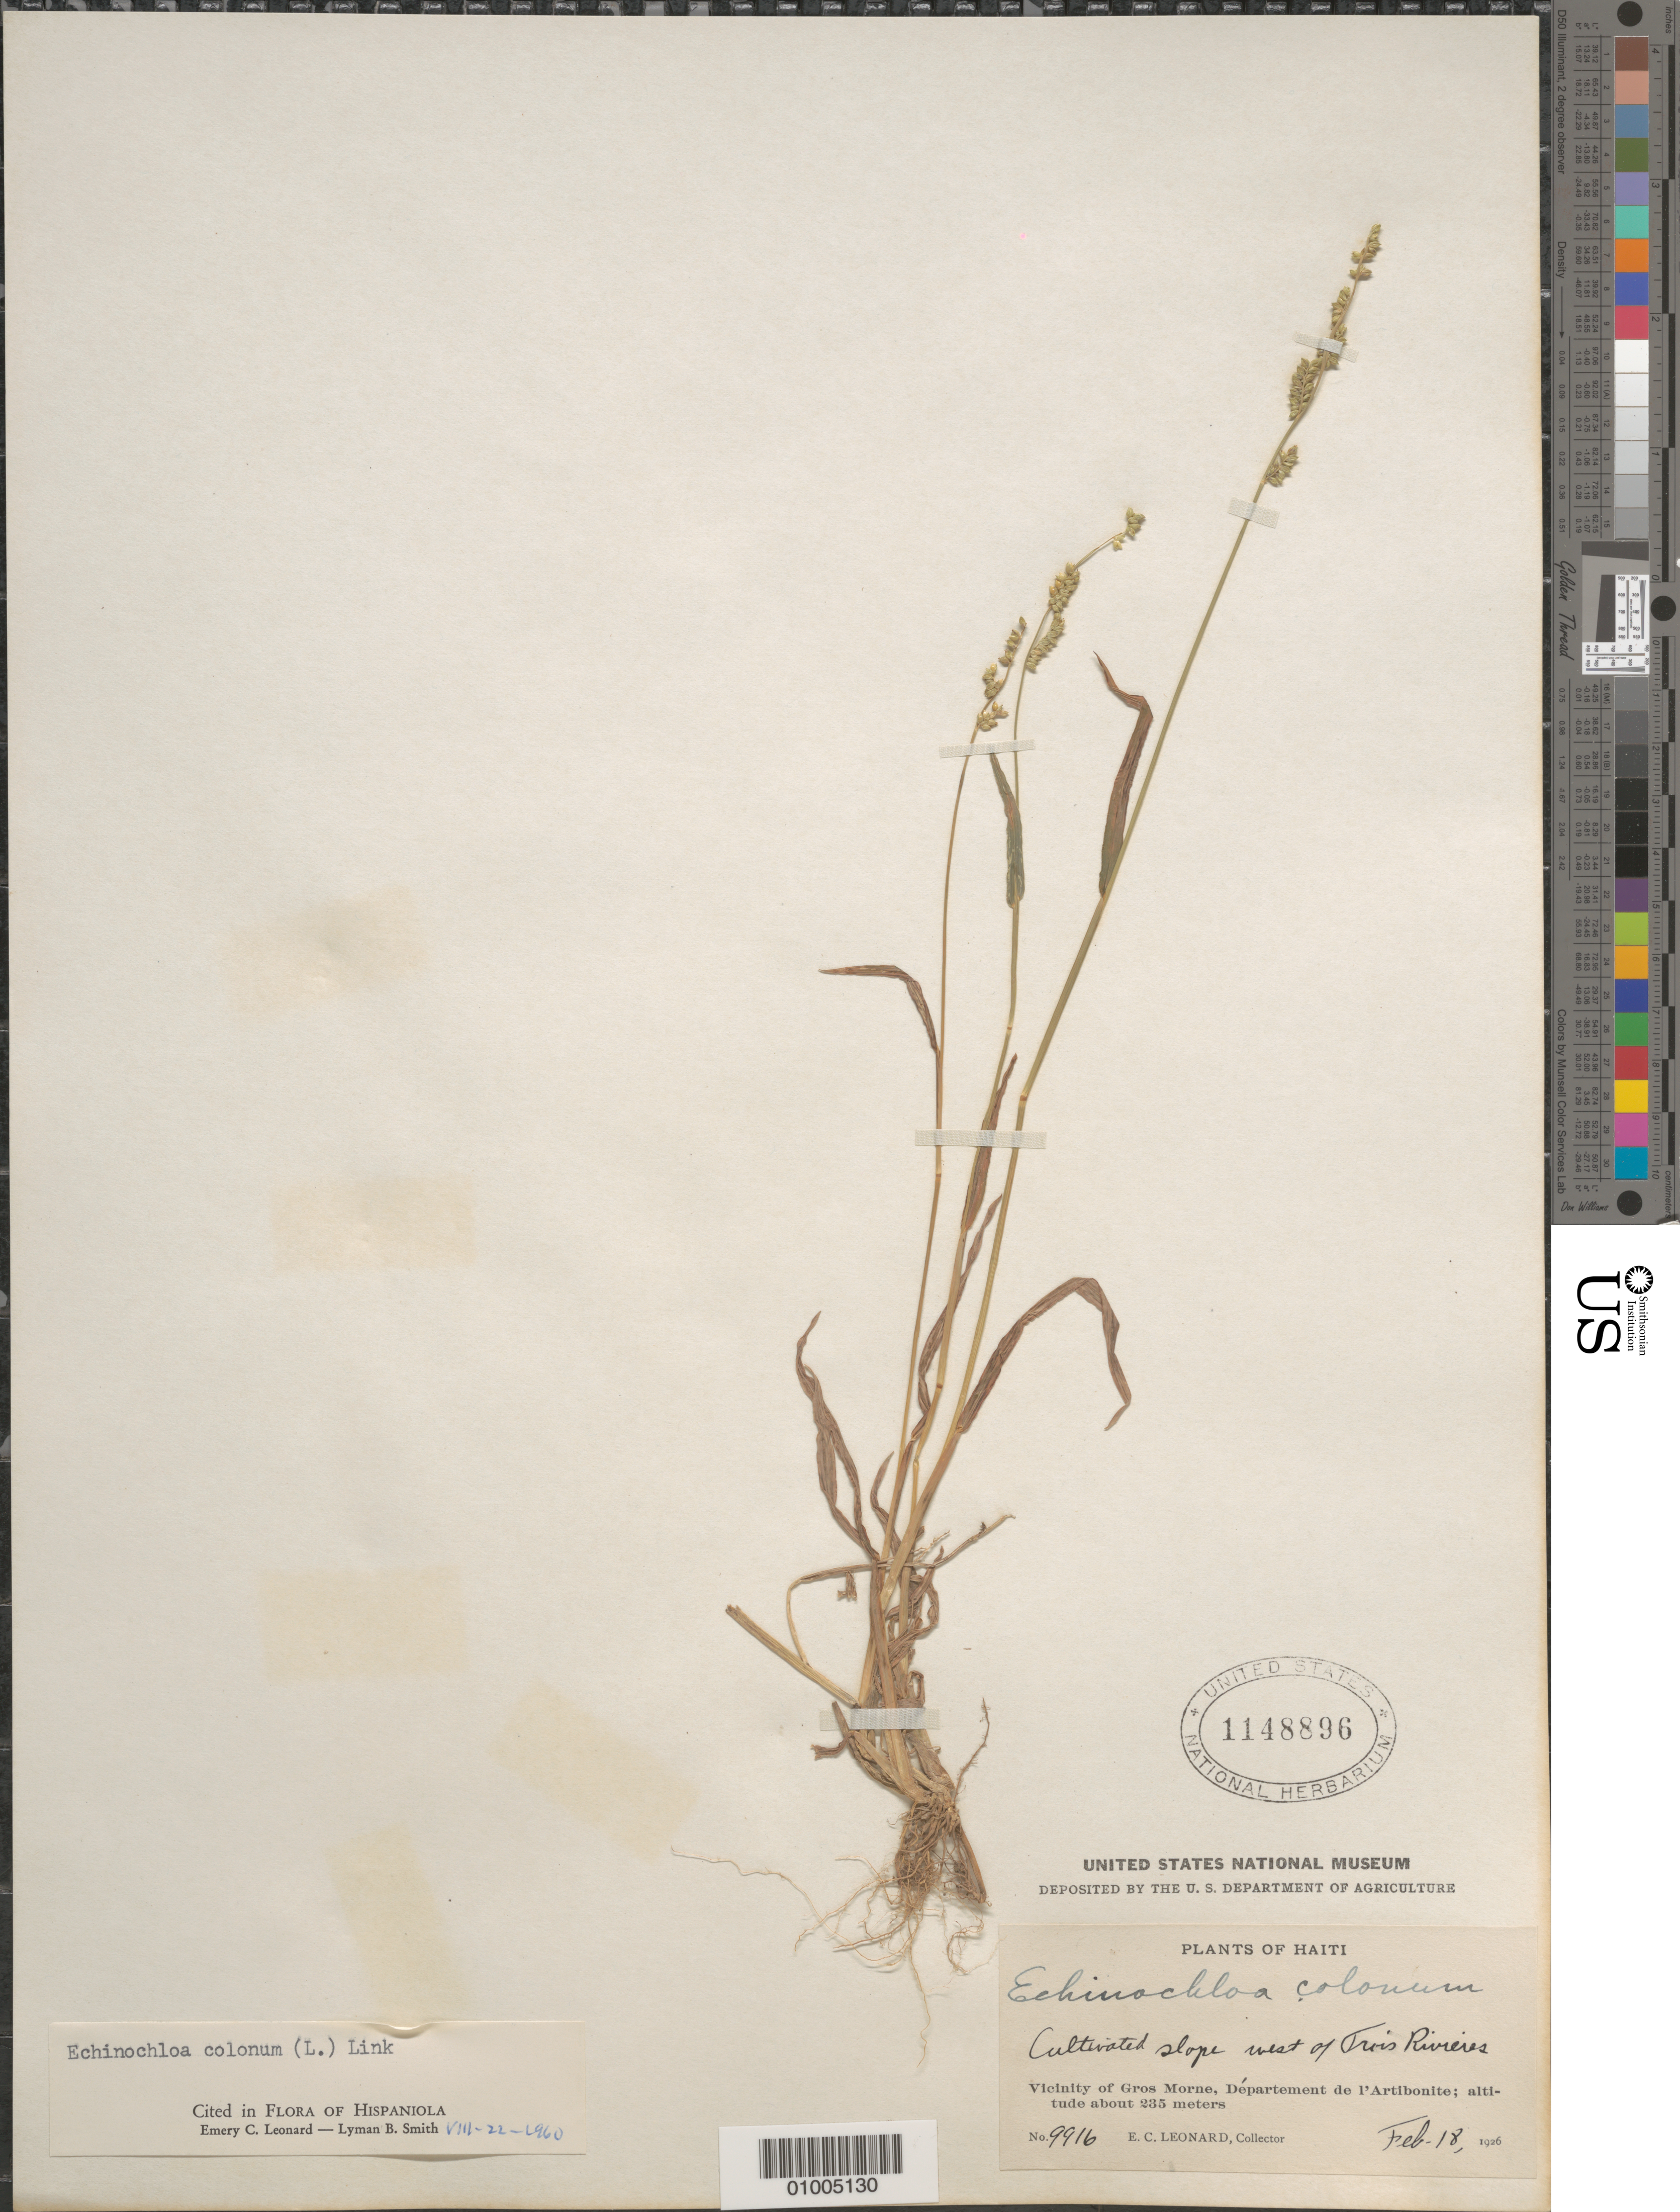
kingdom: Plantae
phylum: Tracheophyta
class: Liliopsida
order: Poales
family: Poaceae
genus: Echinochloa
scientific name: Echinochloa colona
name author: (L.) Link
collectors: E. C. Leonard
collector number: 9916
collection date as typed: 18 Feb 1926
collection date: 1926-02-18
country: Haiti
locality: Gros Morne, Department de I'Artibonite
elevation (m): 235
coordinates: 0 N, 0 E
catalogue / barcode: US 1148896